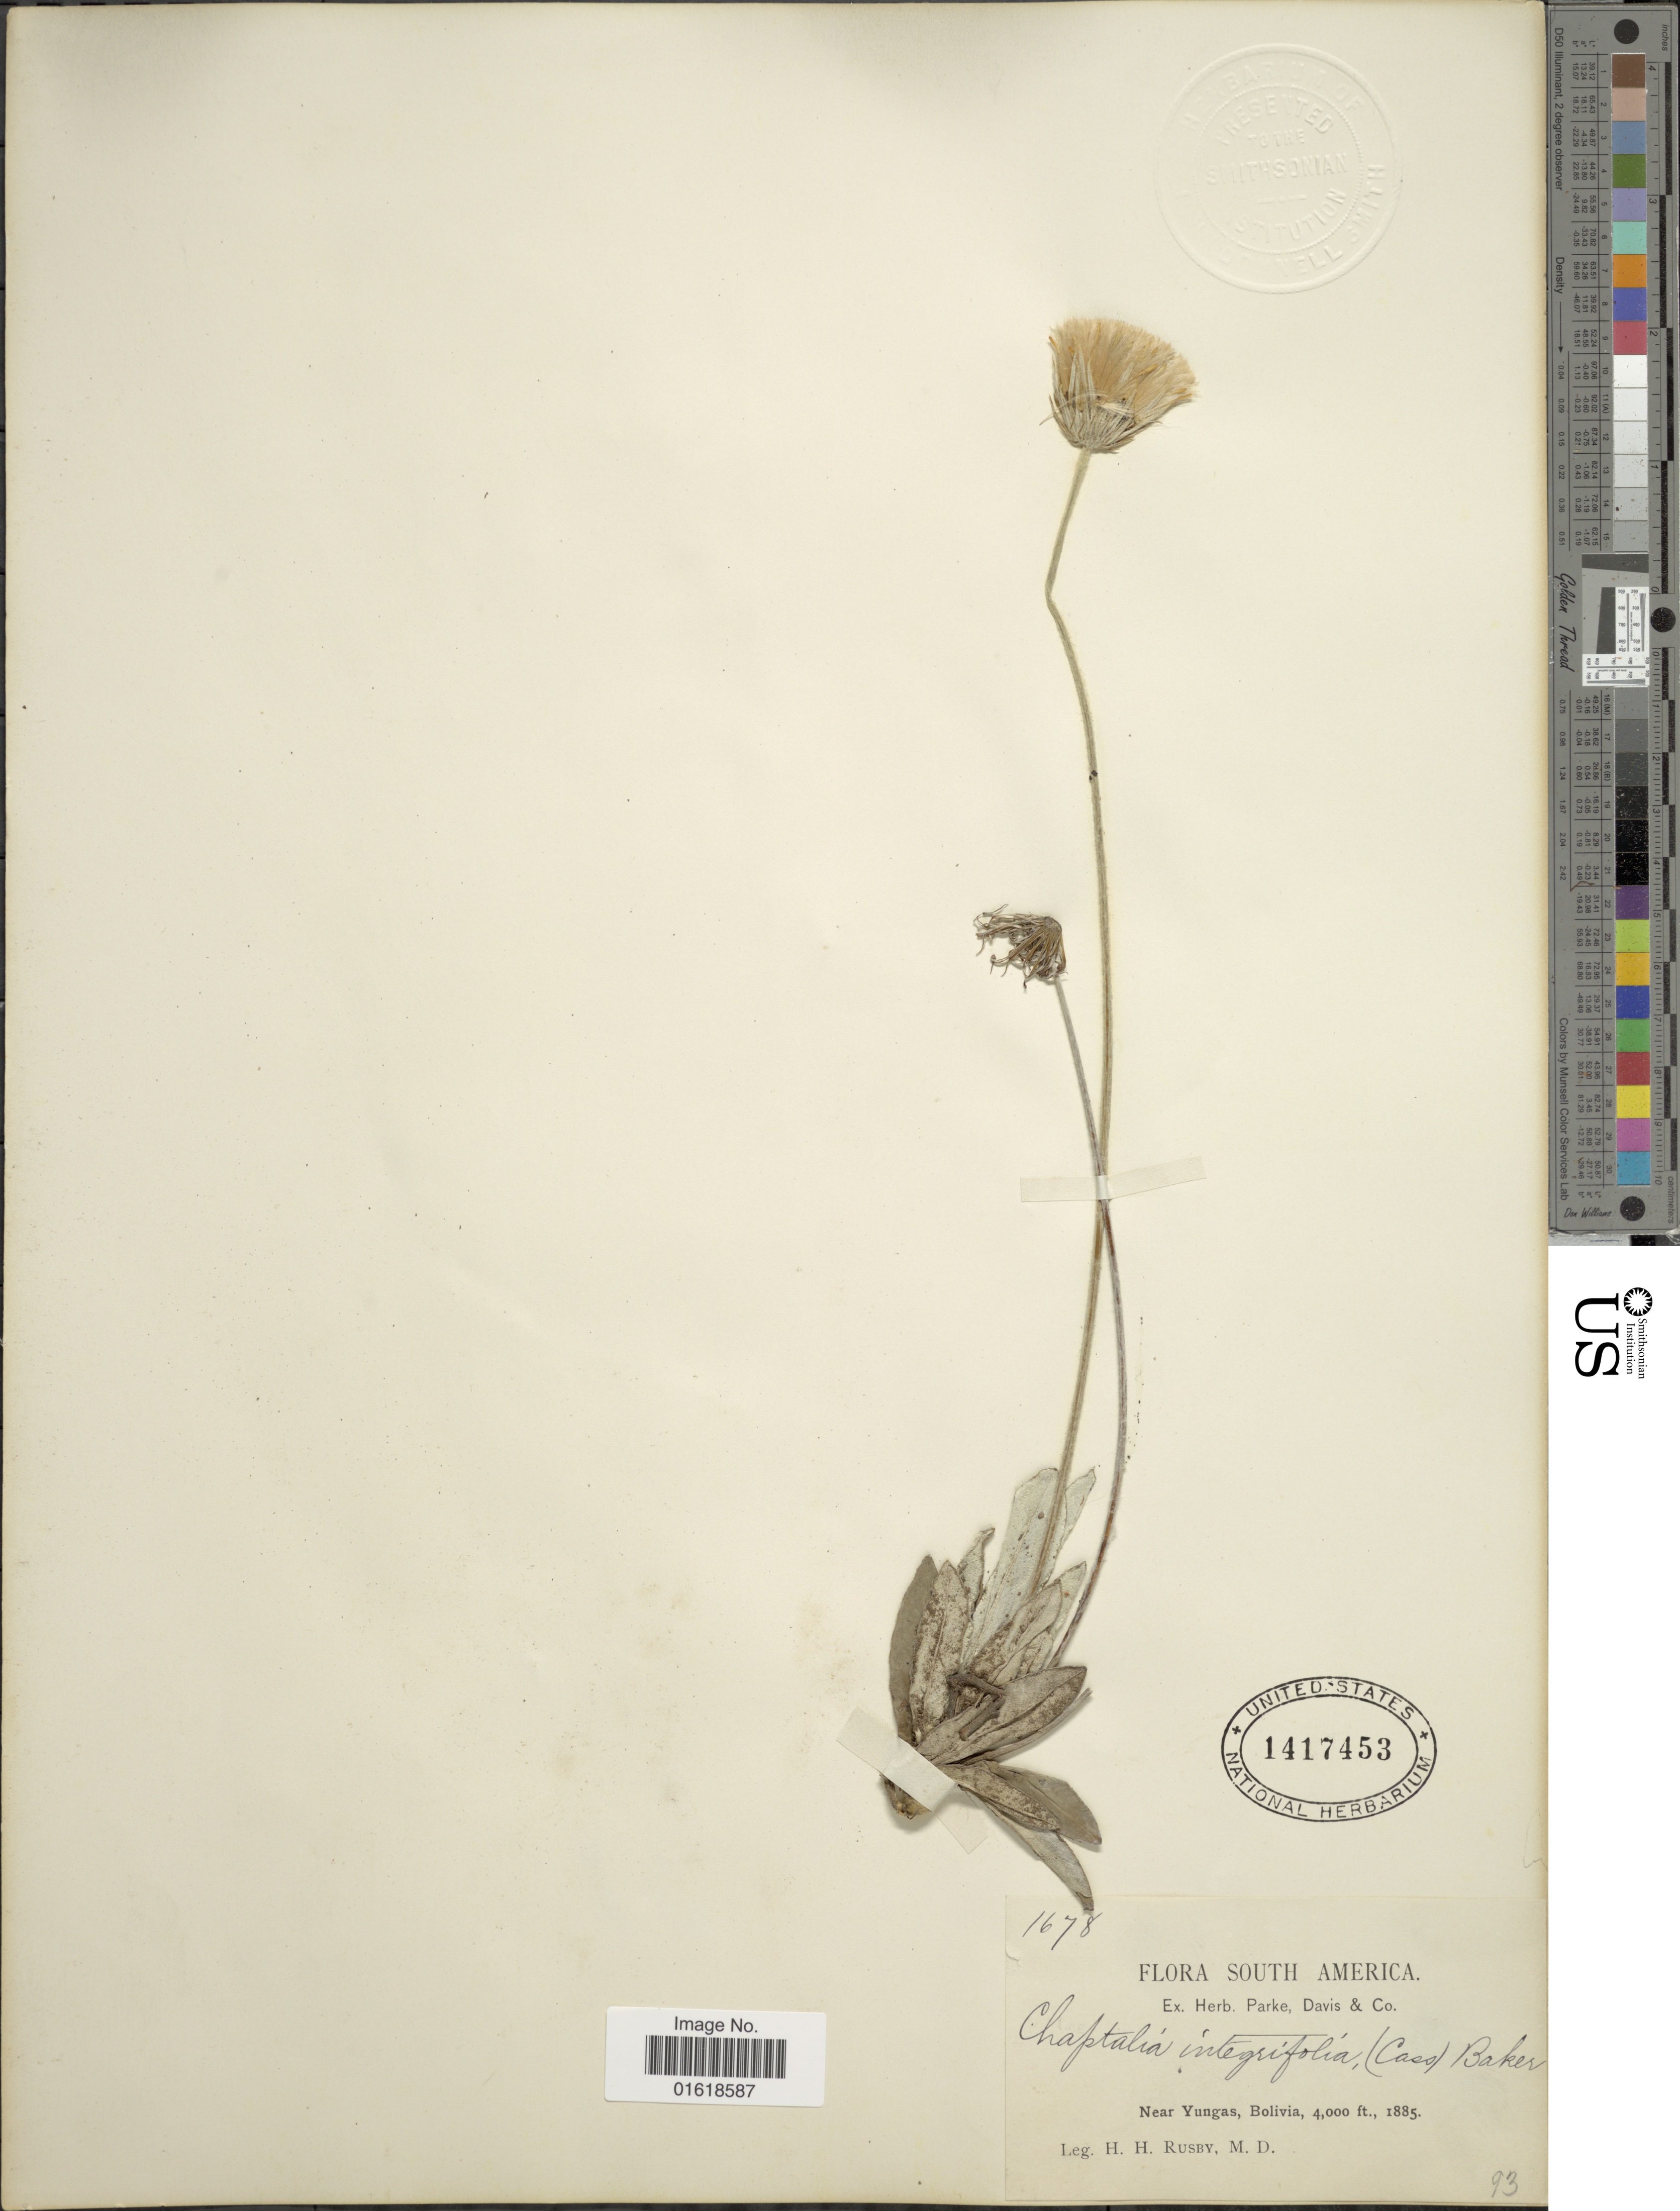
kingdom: Plantae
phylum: Tracheophyta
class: Magnoliopsida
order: Asterales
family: Asteraceae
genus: Chaptalia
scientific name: Chaptalia integerrima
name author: (Vell.) Burkart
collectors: H. H. Rusby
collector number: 1678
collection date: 1885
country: Bolivia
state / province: La Paz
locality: Near Yungas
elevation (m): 1219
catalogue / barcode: US 1417453